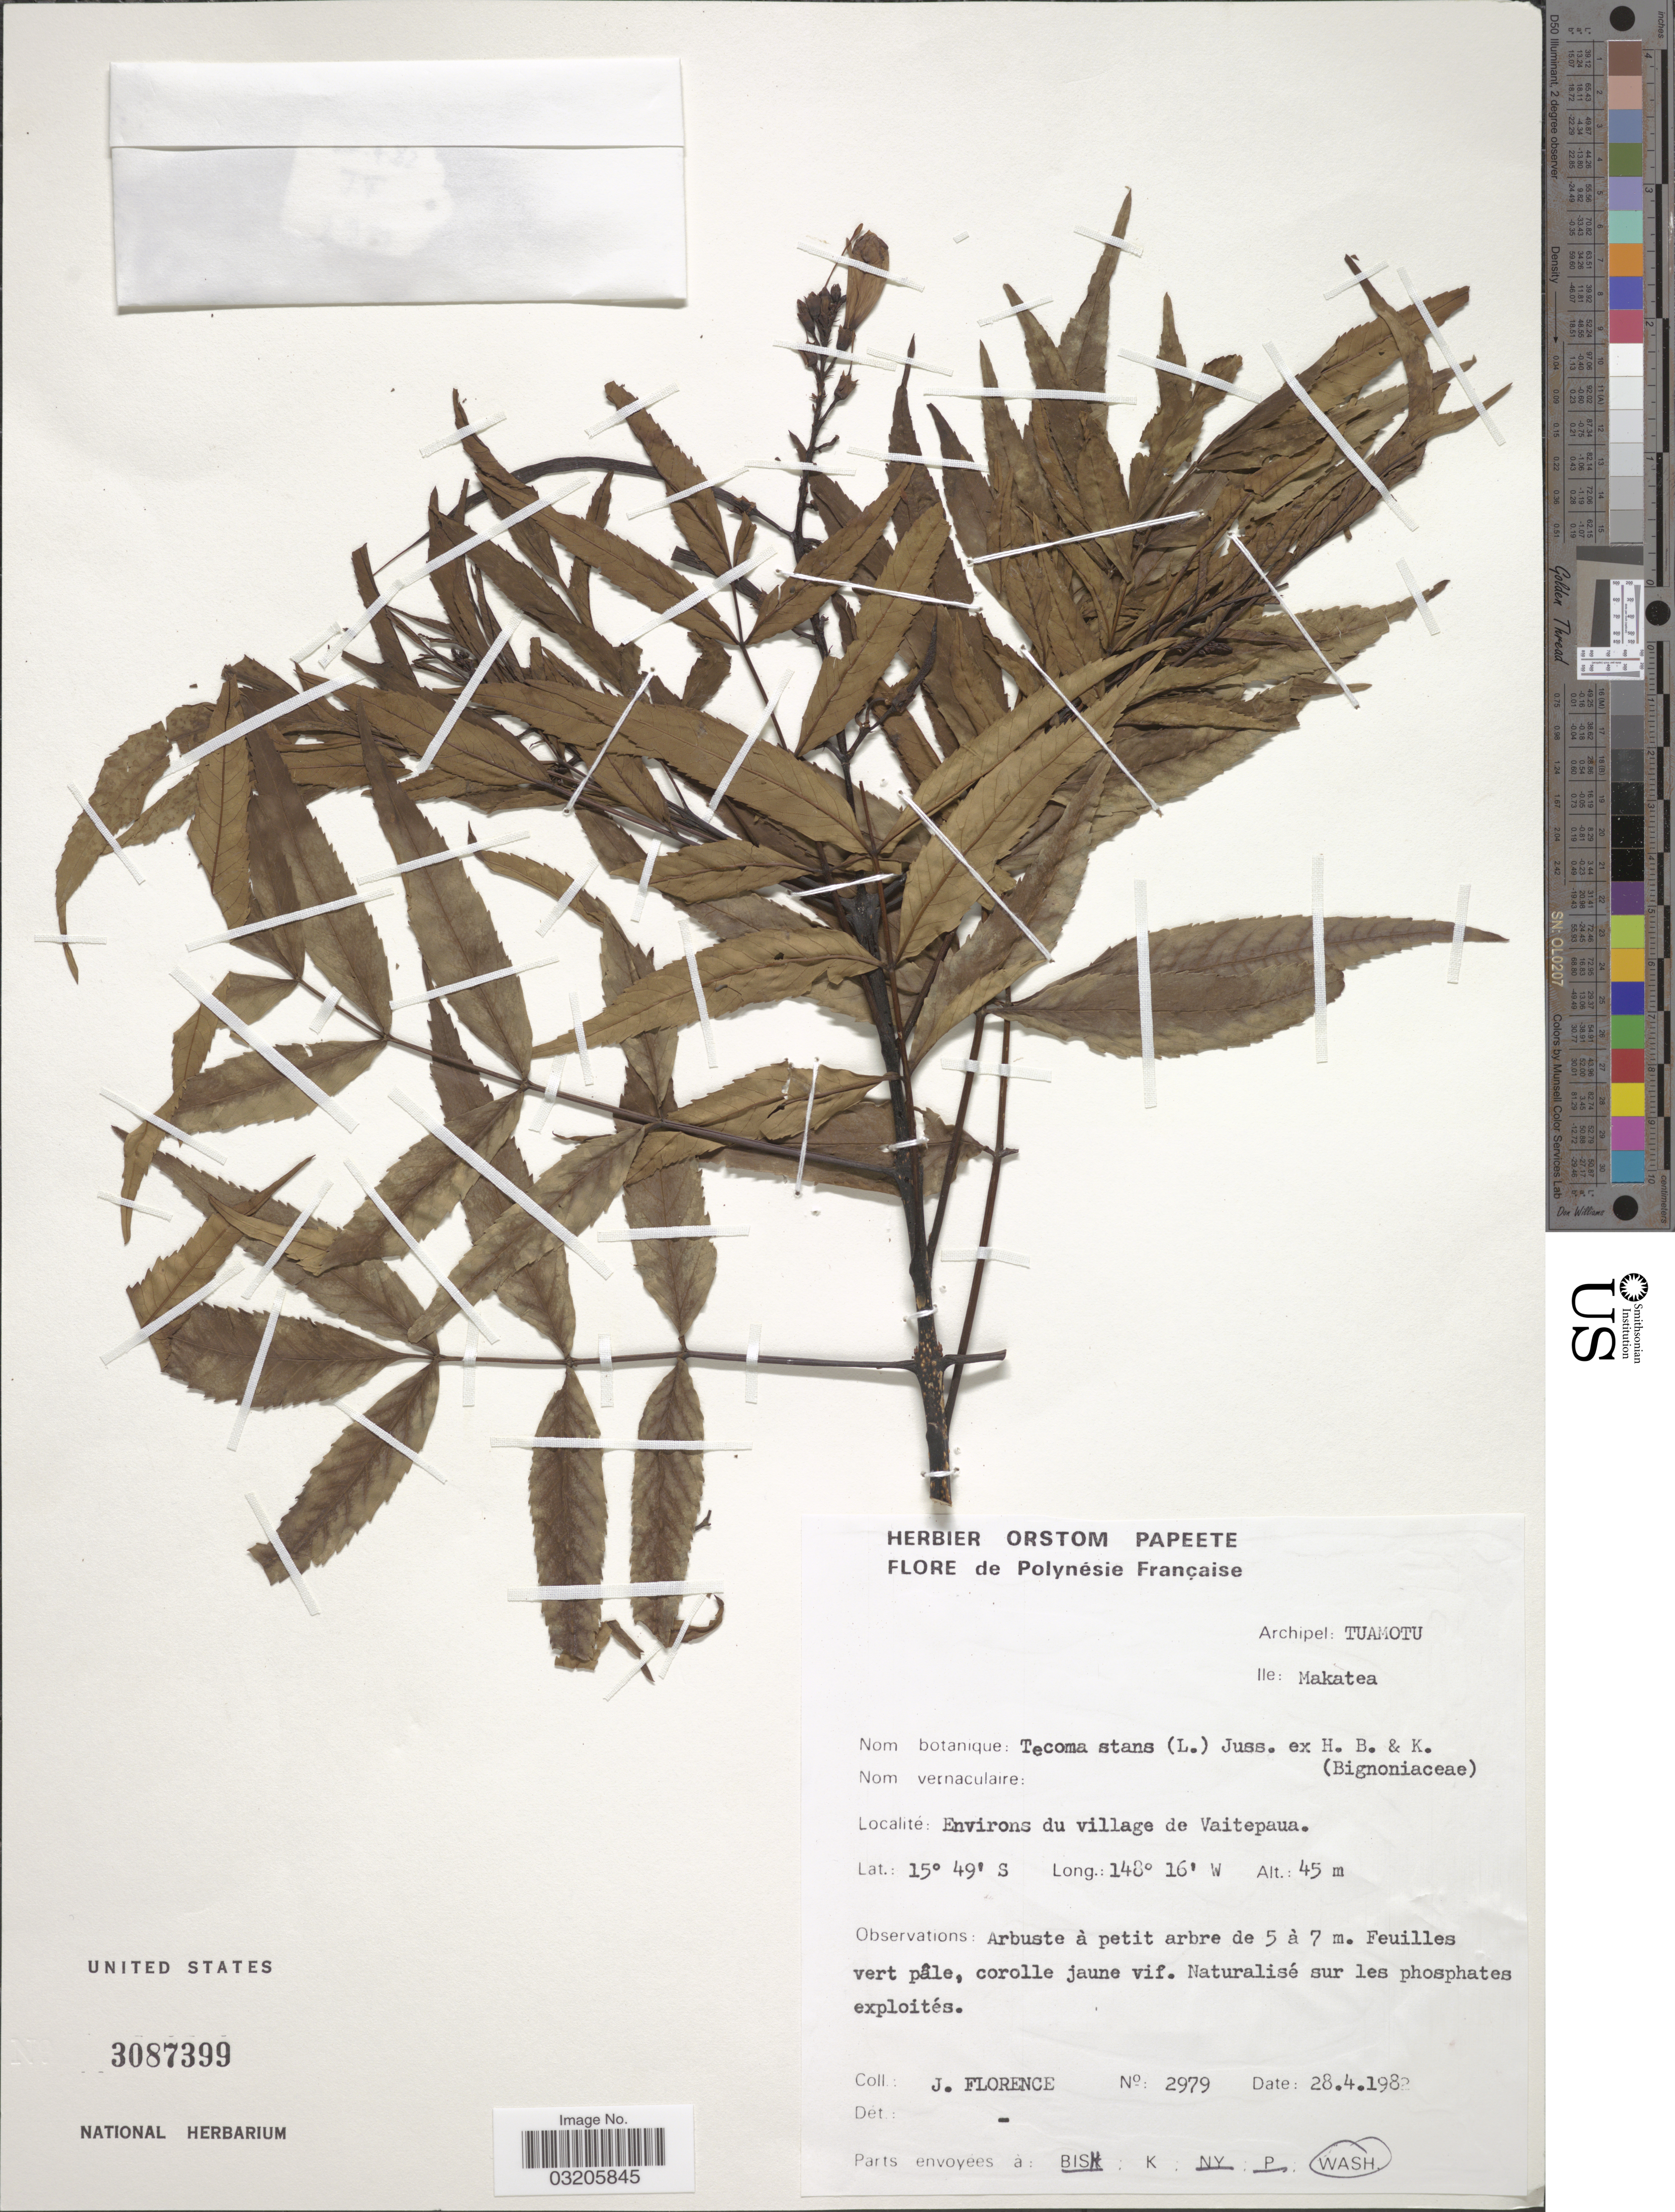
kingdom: Plantae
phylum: Tracheophyta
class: Magnoliopsida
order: Lamiales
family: Bignoniaceae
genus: Tecoma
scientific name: Tecoma stans var. stans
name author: (L.) Juss. ex Kunth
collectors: J. Florence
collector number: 2979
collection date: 1982-04-28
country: French Polynesia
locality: Archipel: Tuamotu. Ill: Makatea. Environs du village de Vaitepaua.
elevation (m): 45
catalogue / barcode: US 3087399